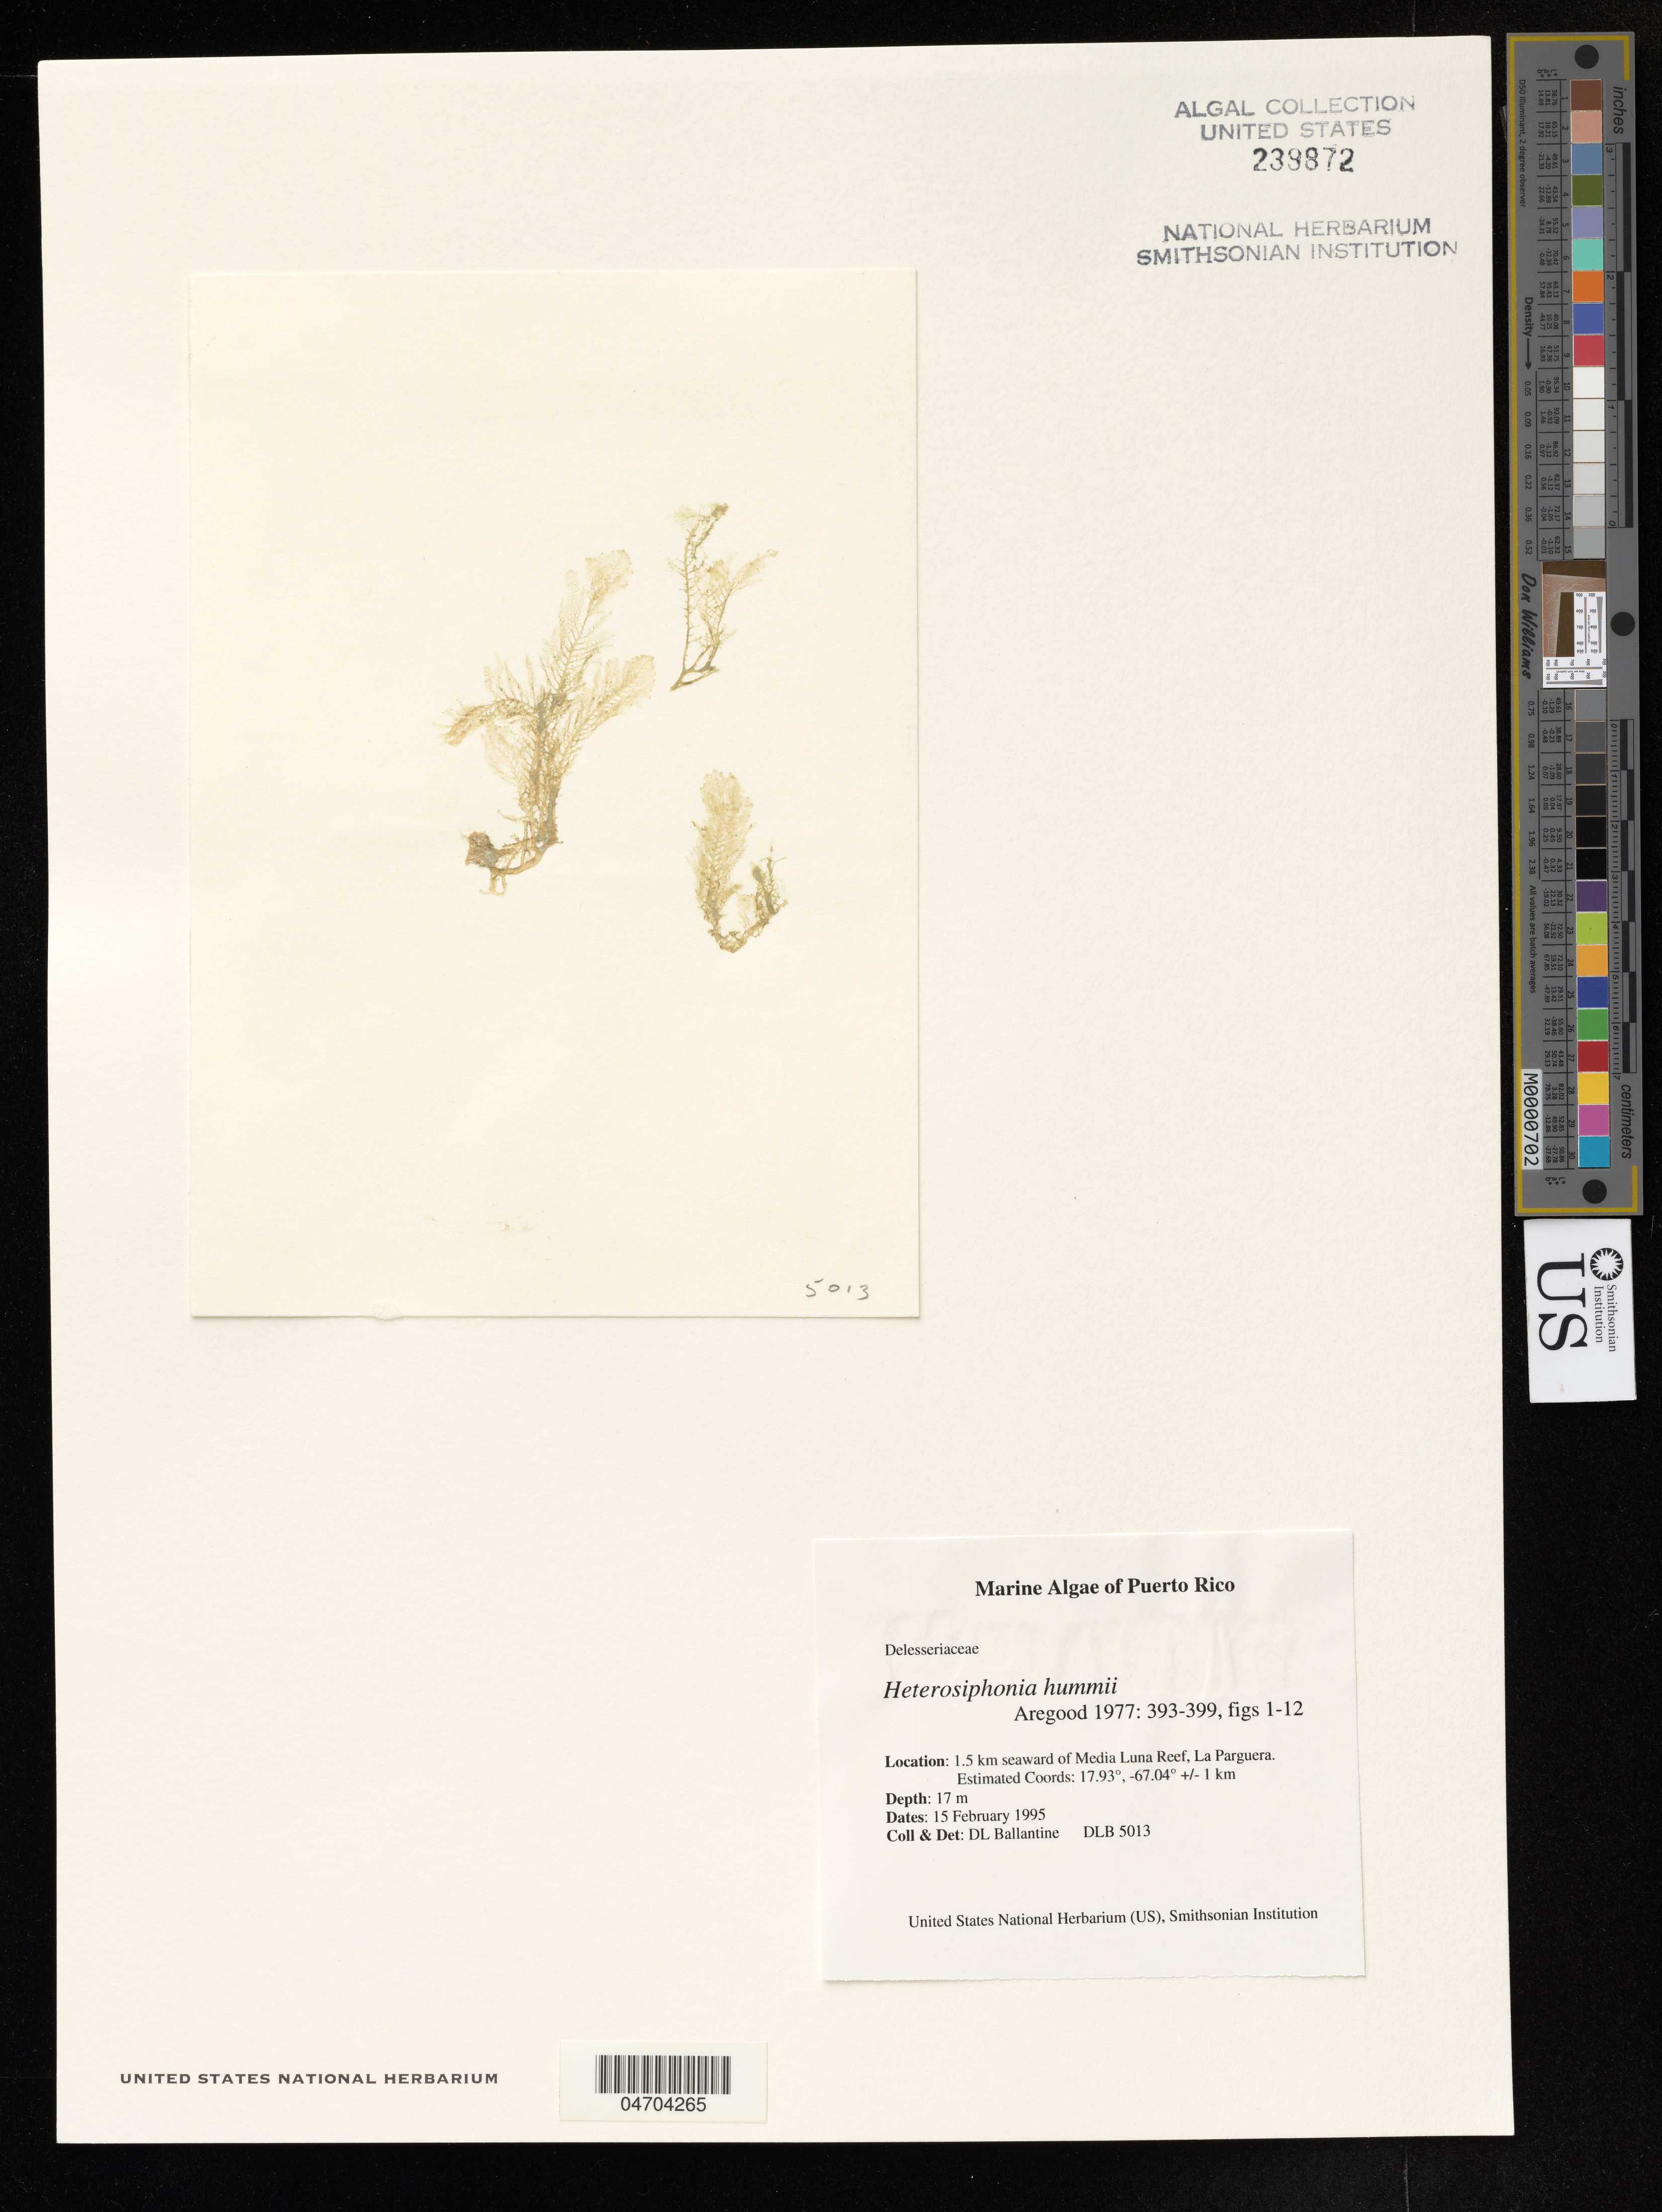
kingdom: Plantae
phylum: Rhodophyta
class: Florideophyceae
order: Ceramiales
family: Dasyaceae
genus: Heterosiphonia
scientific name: Heterosiphonia hummii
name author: Aregood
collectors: D. Ballantine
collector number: DLB 5013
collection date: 1995-02-15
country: Puerto Rico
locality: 1.5 km seaward of Media Luna Reef, La Parguera.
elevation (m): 17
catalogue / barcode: US 239872